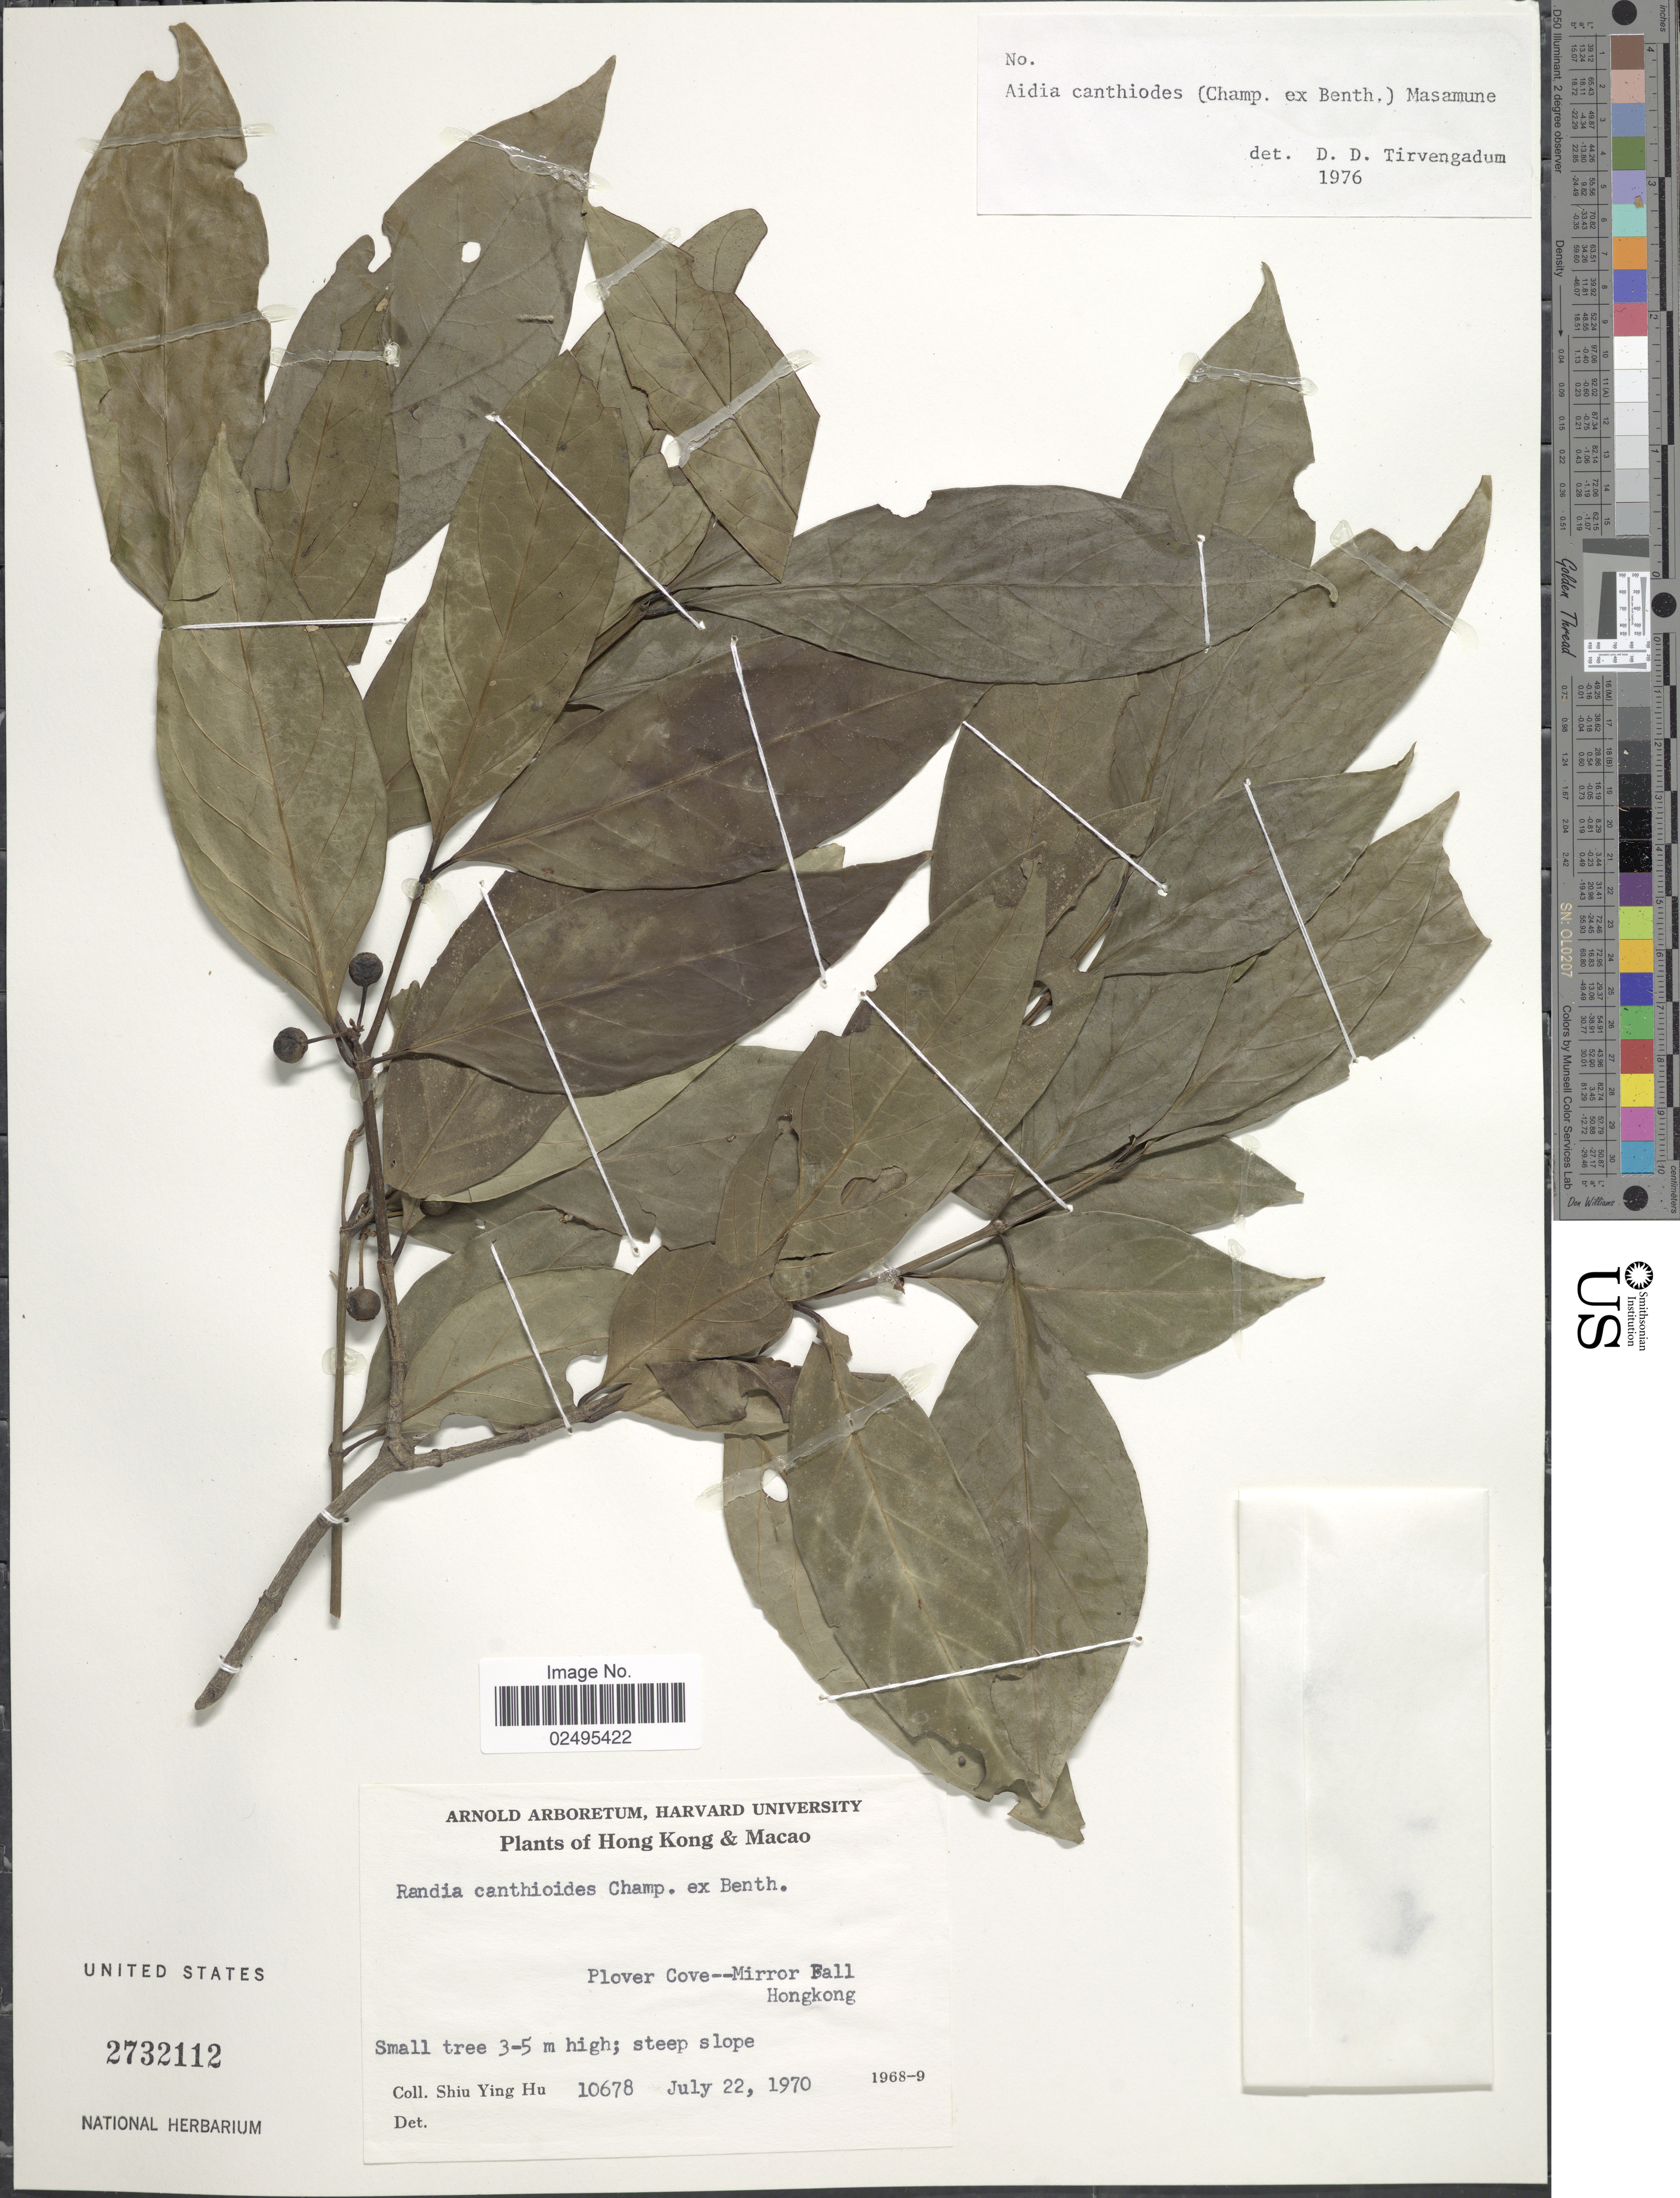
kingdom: Plantae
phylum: Tracheophyta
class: Magnoliopsida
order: Gentianales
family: Rubiaceae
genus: Aidia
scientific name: Aidia canthioides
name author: (Champ. ex Benth.) Masam.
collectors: S. Y. Hu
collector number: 10678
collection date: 1970-07-22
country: China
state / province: Hong Kong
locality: Macao, Pover Cove , Miror Fall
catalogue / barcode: US 2732112